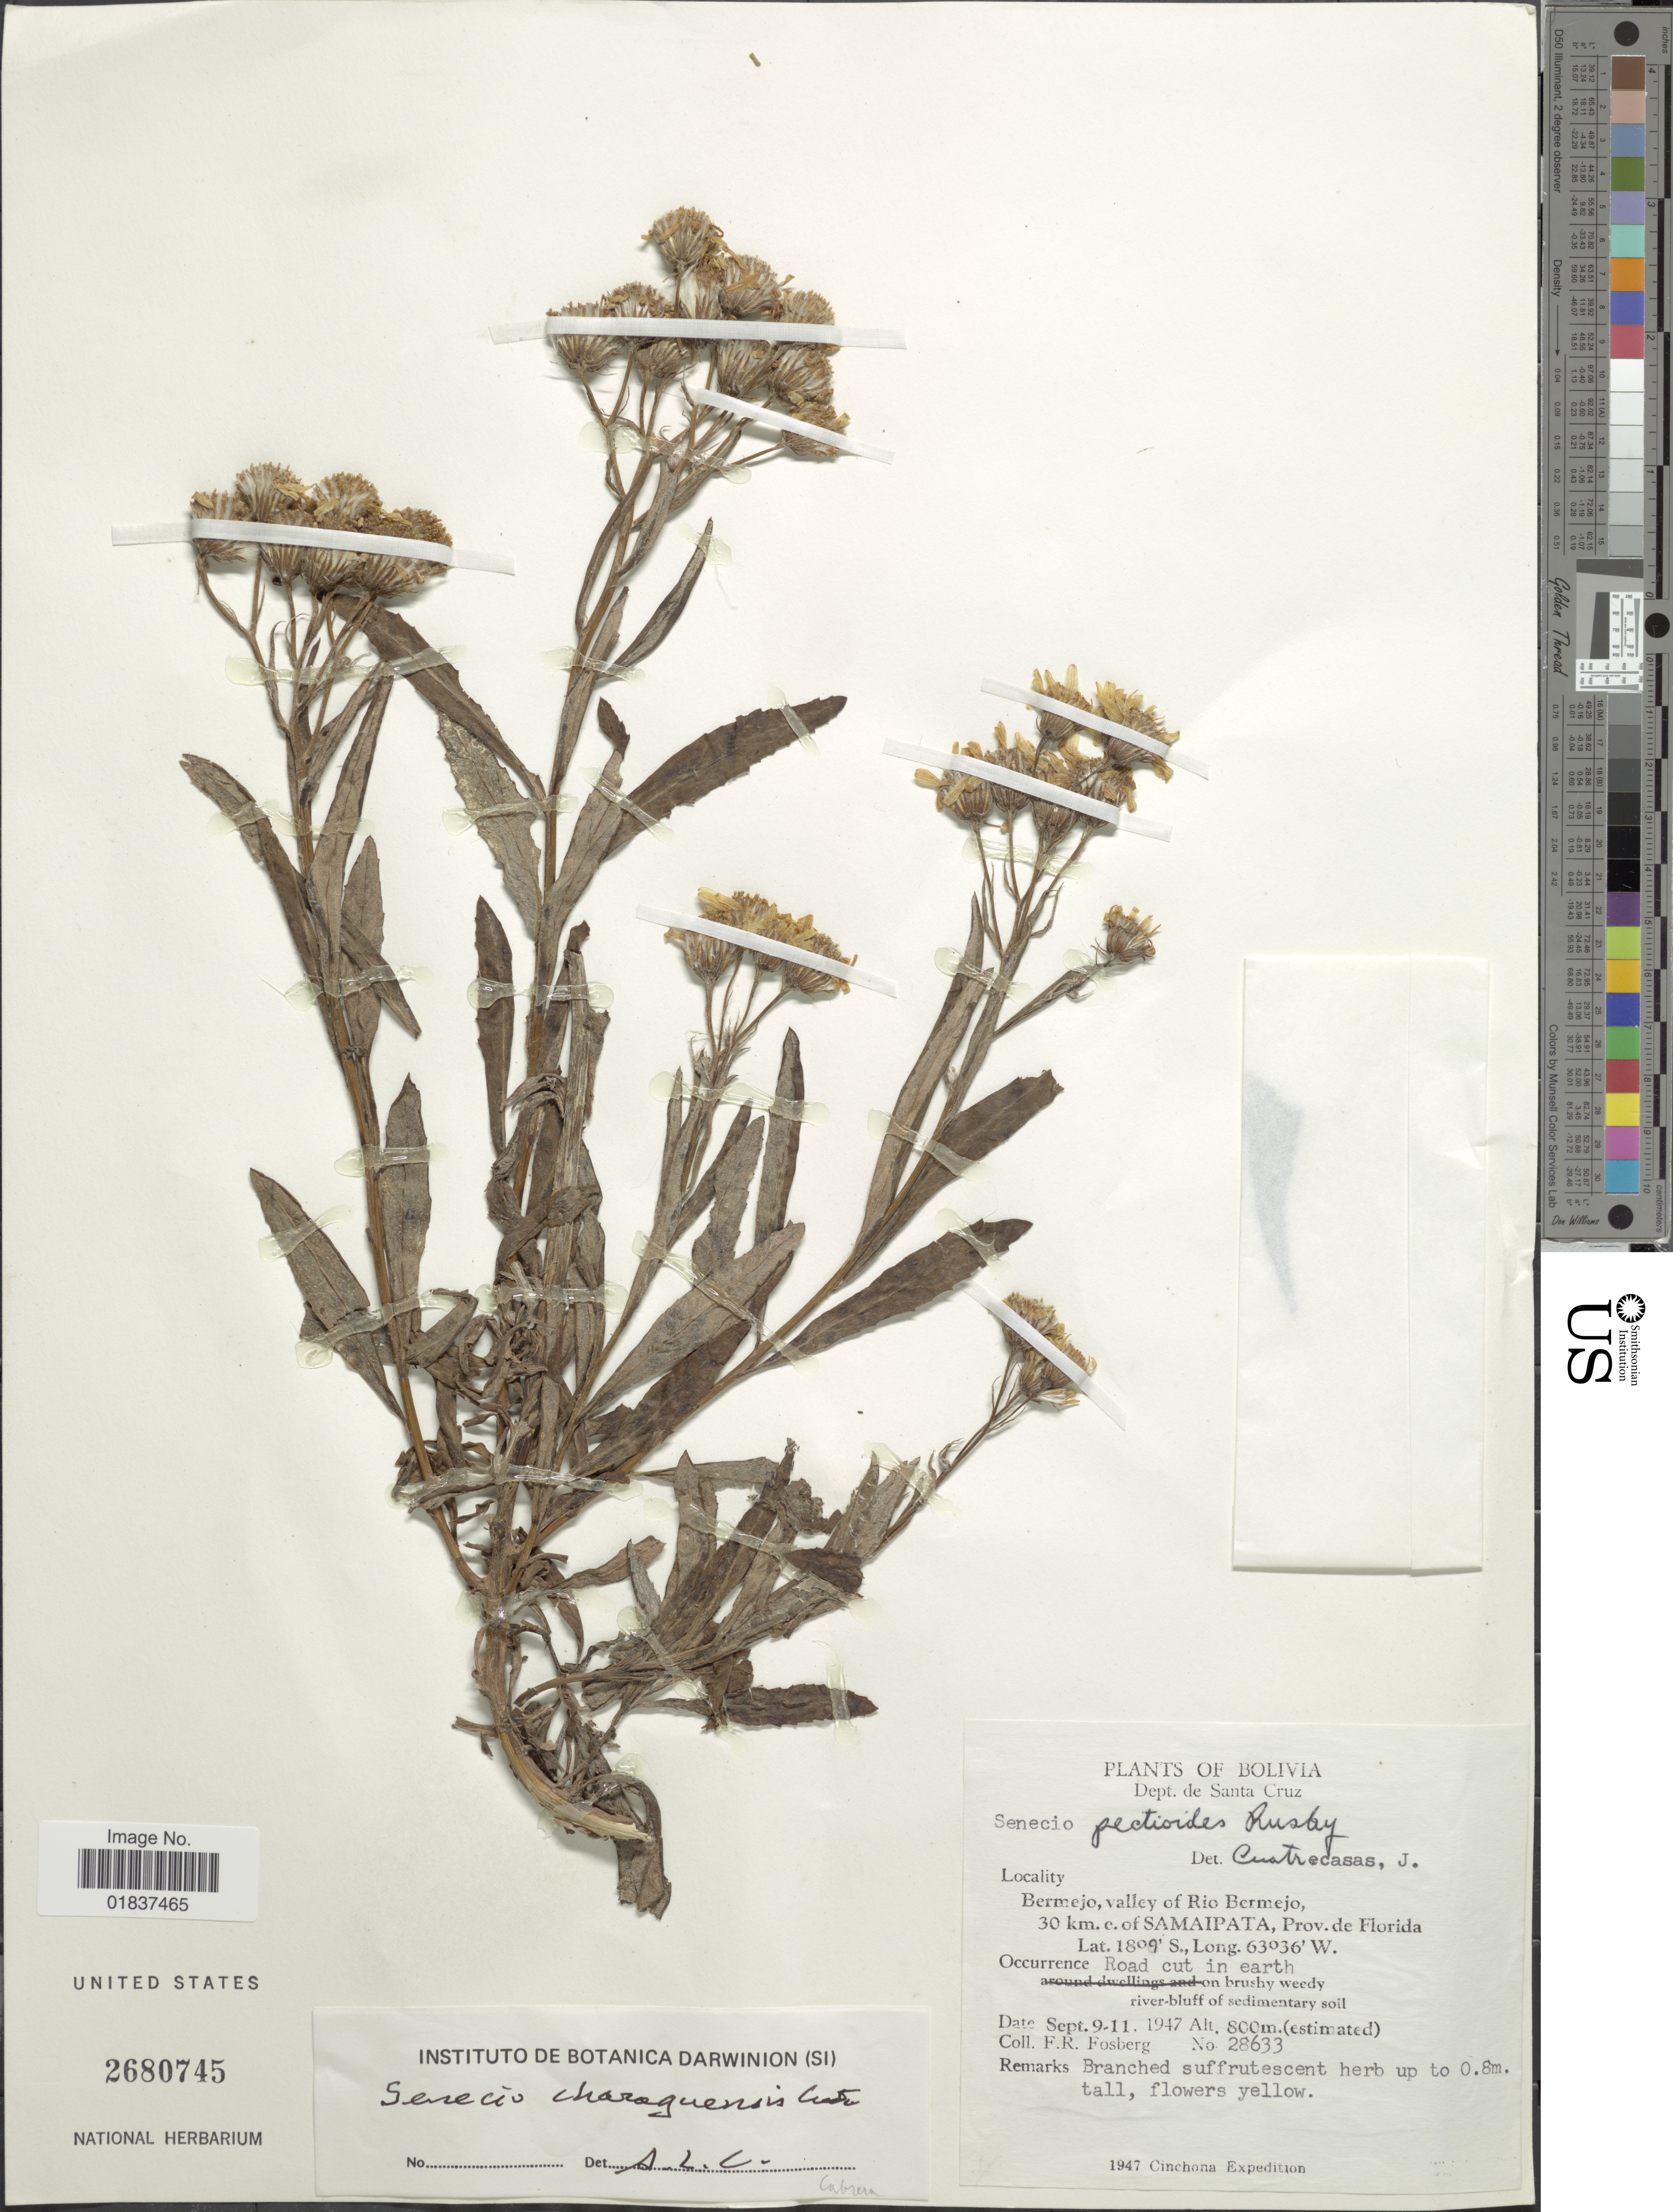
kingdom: Plantae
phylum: Tracheophyta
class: Magnoliopsida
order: Asterales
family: Asteraceae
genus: Senecio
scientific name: Senecio hieronymi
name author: Griseb.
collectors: F. R. Fosberg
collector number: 28633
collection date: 1947-09-09/1947-09-11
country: Bolivia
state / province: Santa Cruz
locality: Dept. de Santa Cruz. Bermejo valley of Rio Bermejo, 30 km. c. of Samaipata, Prov. de Florida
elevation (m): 800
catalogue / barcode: US 2680745